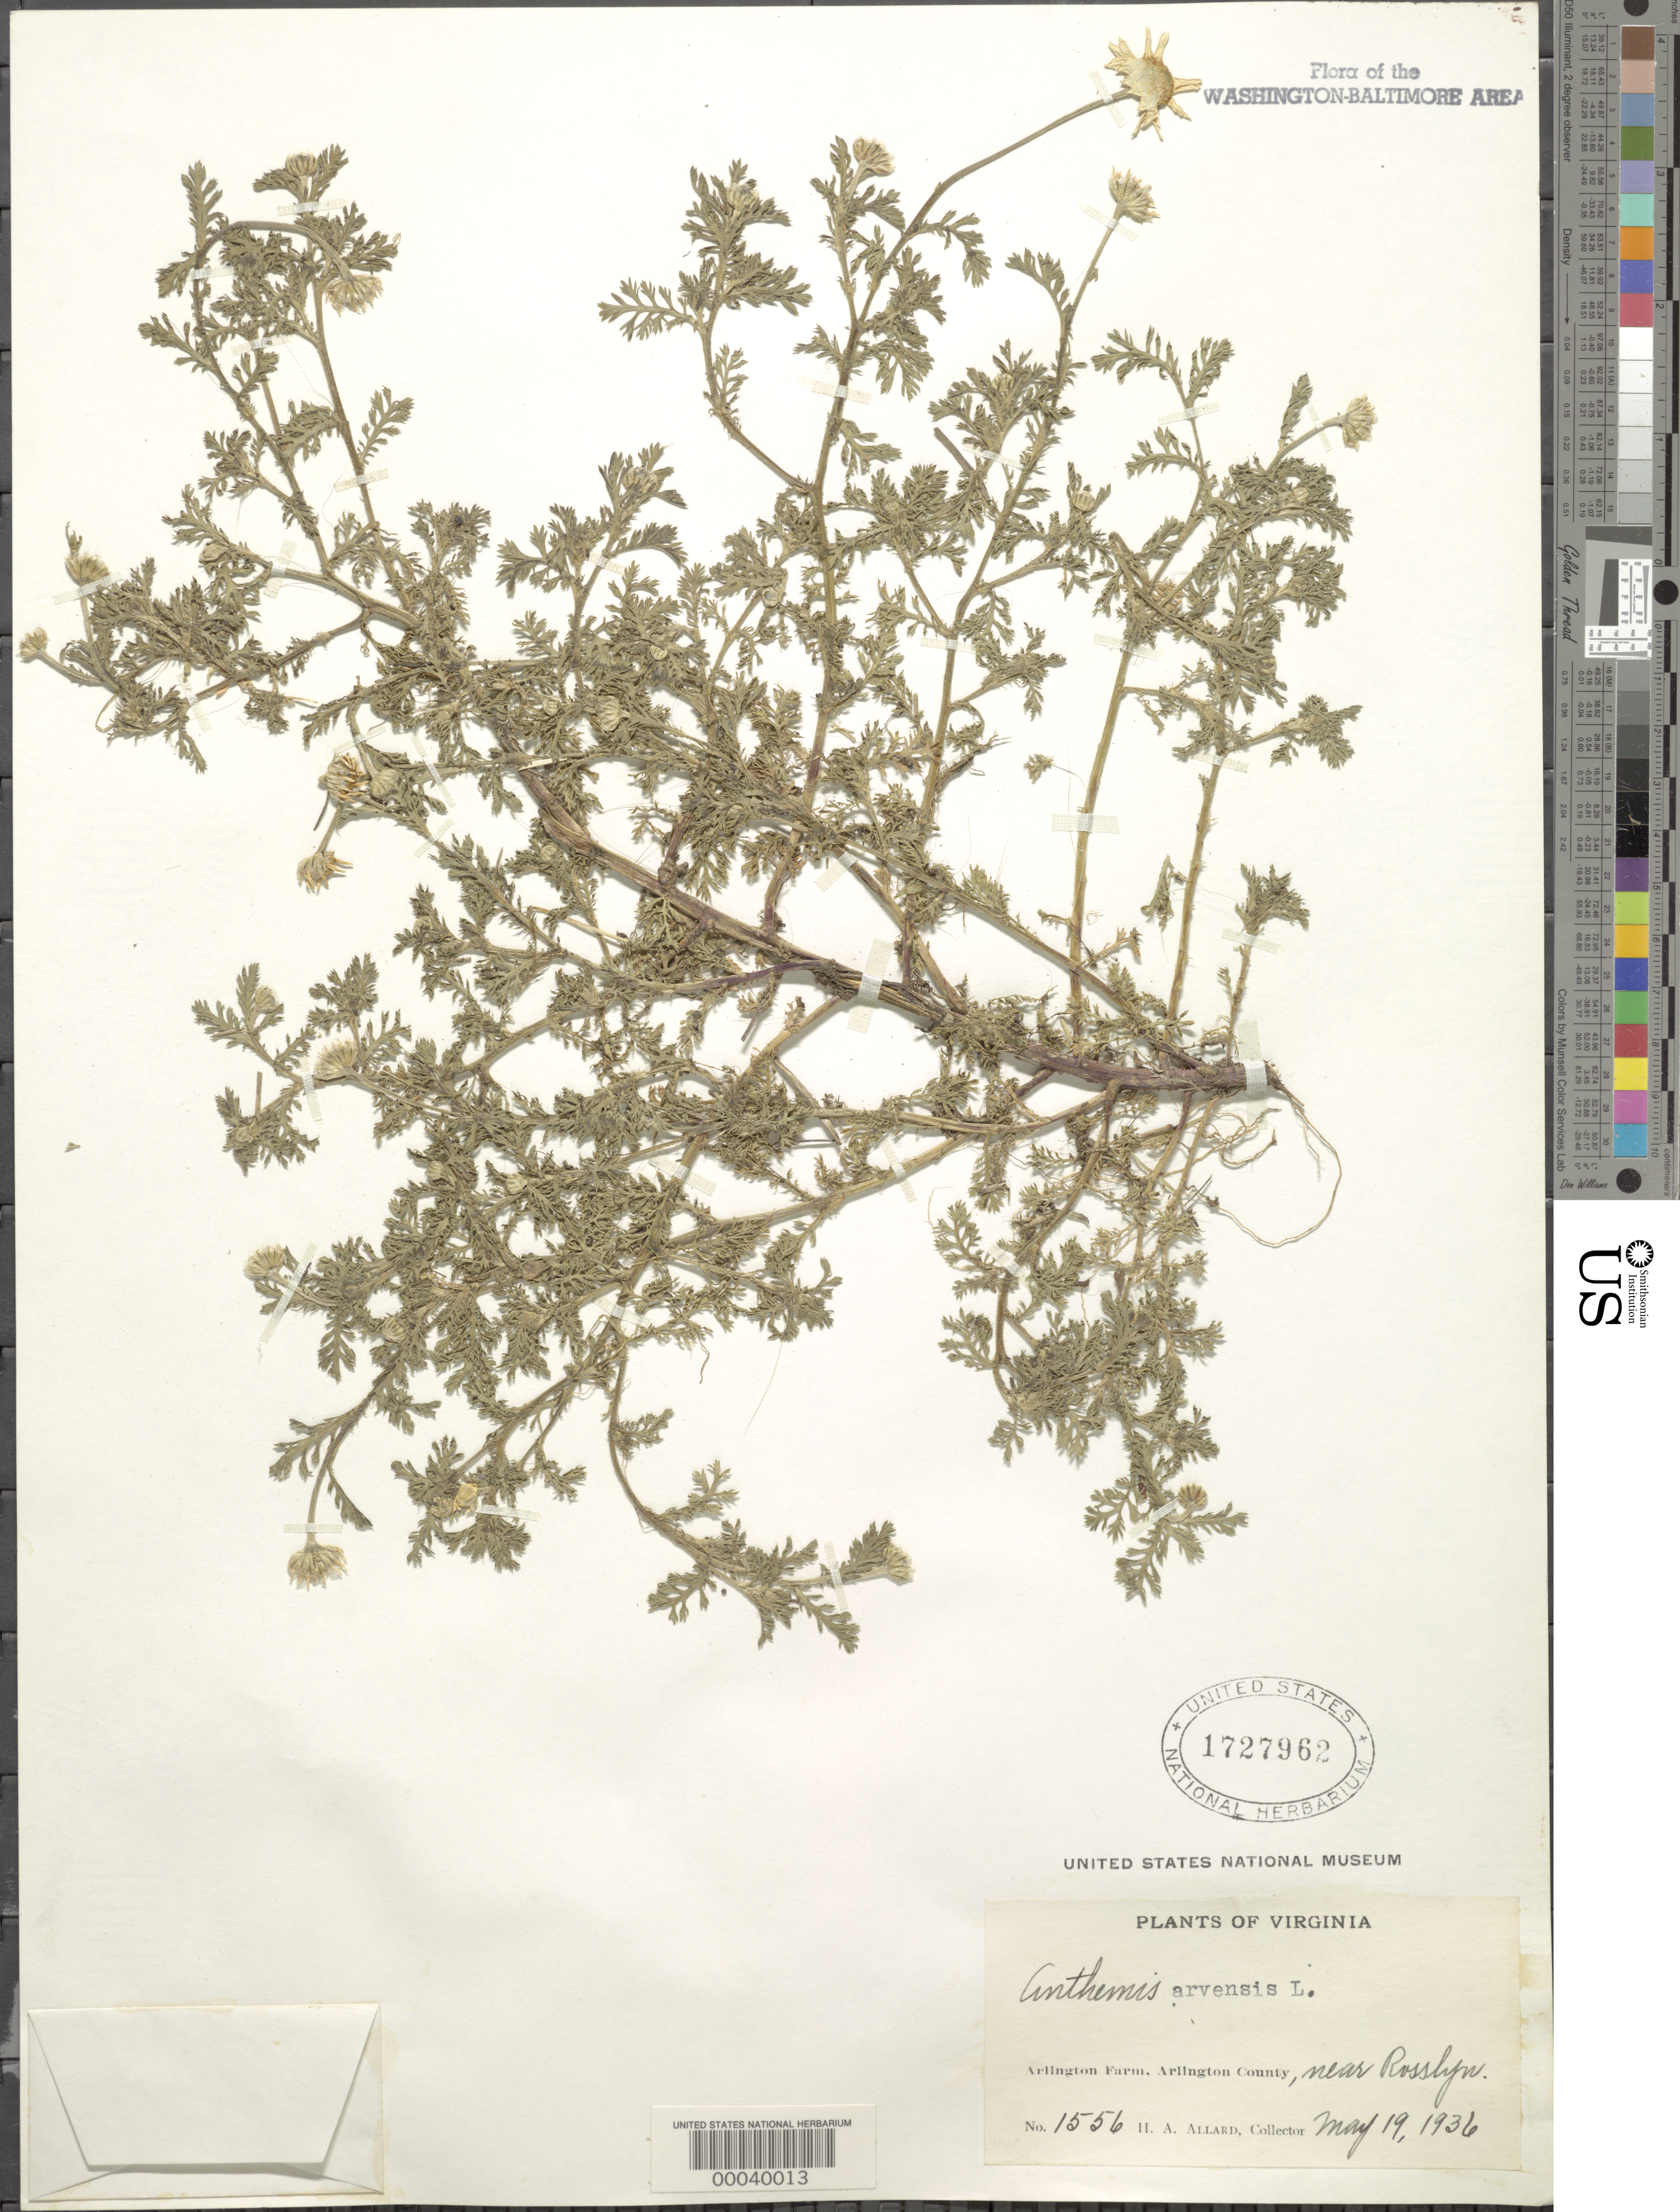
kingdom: Plantae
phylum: Tracheophyta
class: Magnoliopsida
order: Asterales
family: Asteraceae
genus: Anthemis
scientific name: Anthemis arvensis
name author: L.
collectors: H. A. Allard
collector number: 1556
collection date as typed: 19 May 1936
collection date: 1936-05-19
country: United States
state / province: Virginia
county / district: Arlington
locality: Arlington Farm near Rosslyn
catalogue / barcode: US 1727962